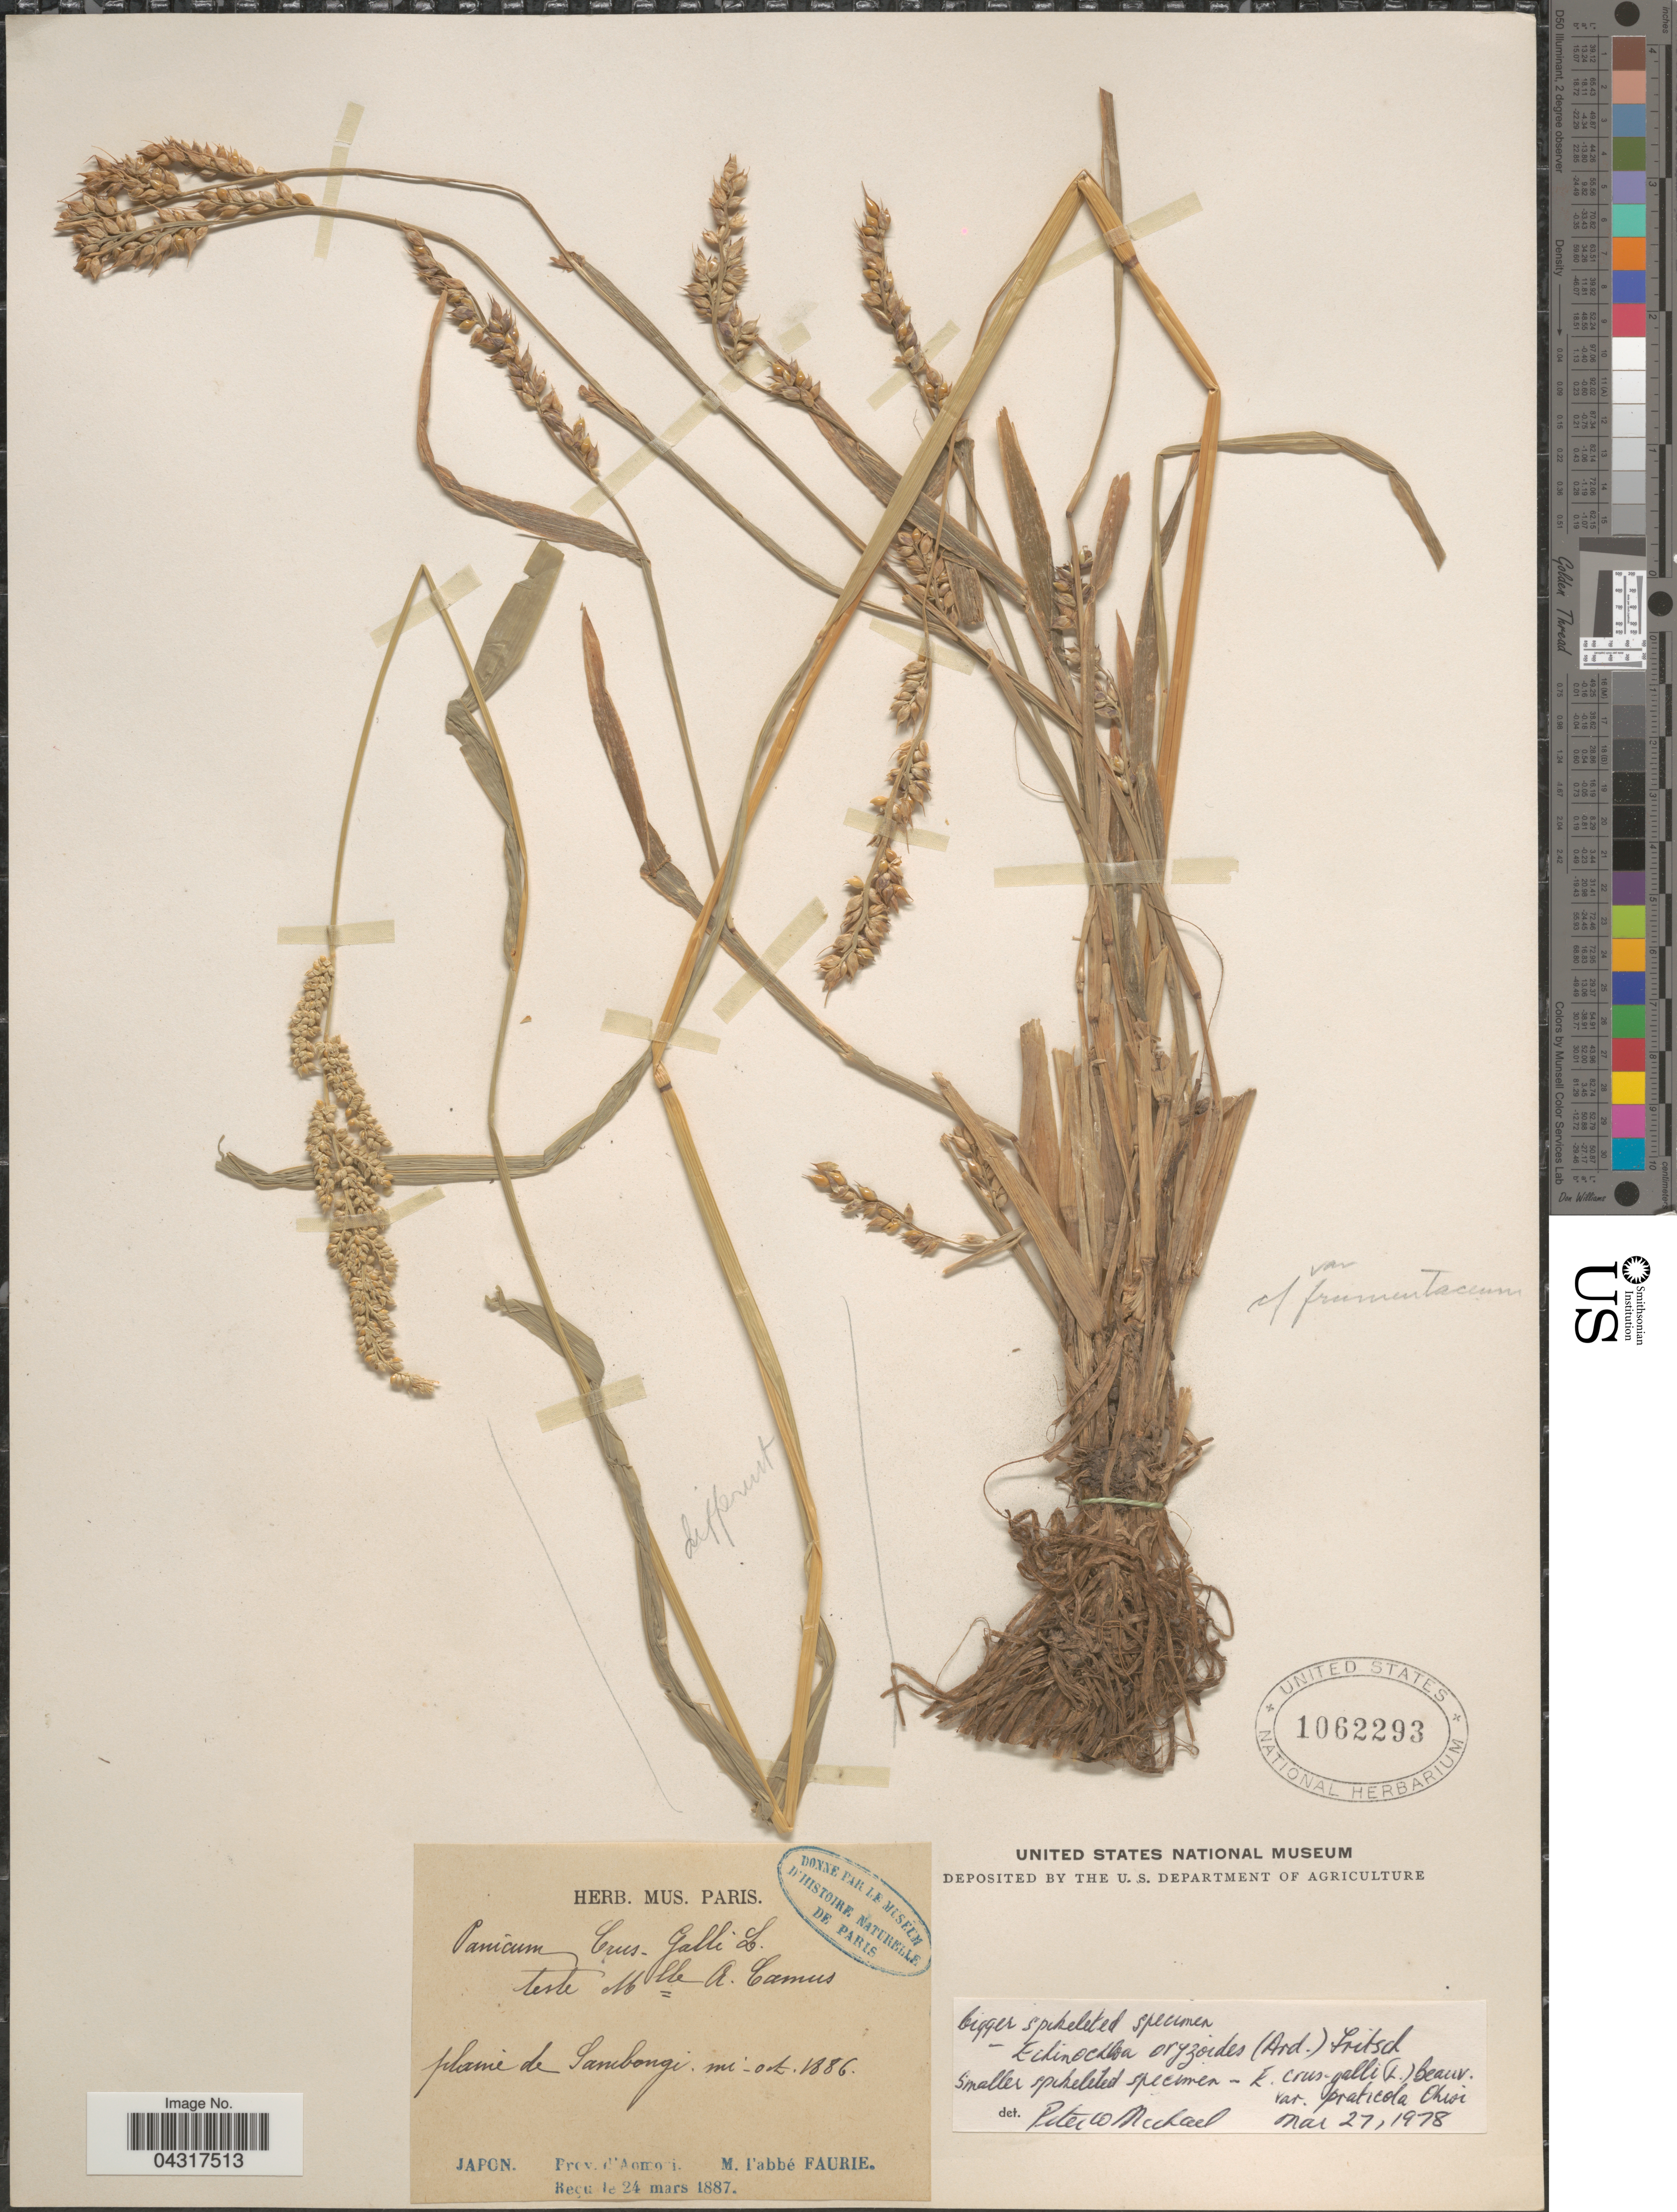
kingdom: Plantae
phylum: Tracheophyta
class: Liliopsida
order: Poales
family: Poaceae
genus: Echinochloa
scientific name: Echinochloa oryzoides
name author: (Ard.) Fritsch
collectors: A. Faurie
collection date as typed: mi-oct. 1886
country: Japan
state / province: Aomori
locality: Plaine de Sambongi.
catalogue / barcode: US 1062293